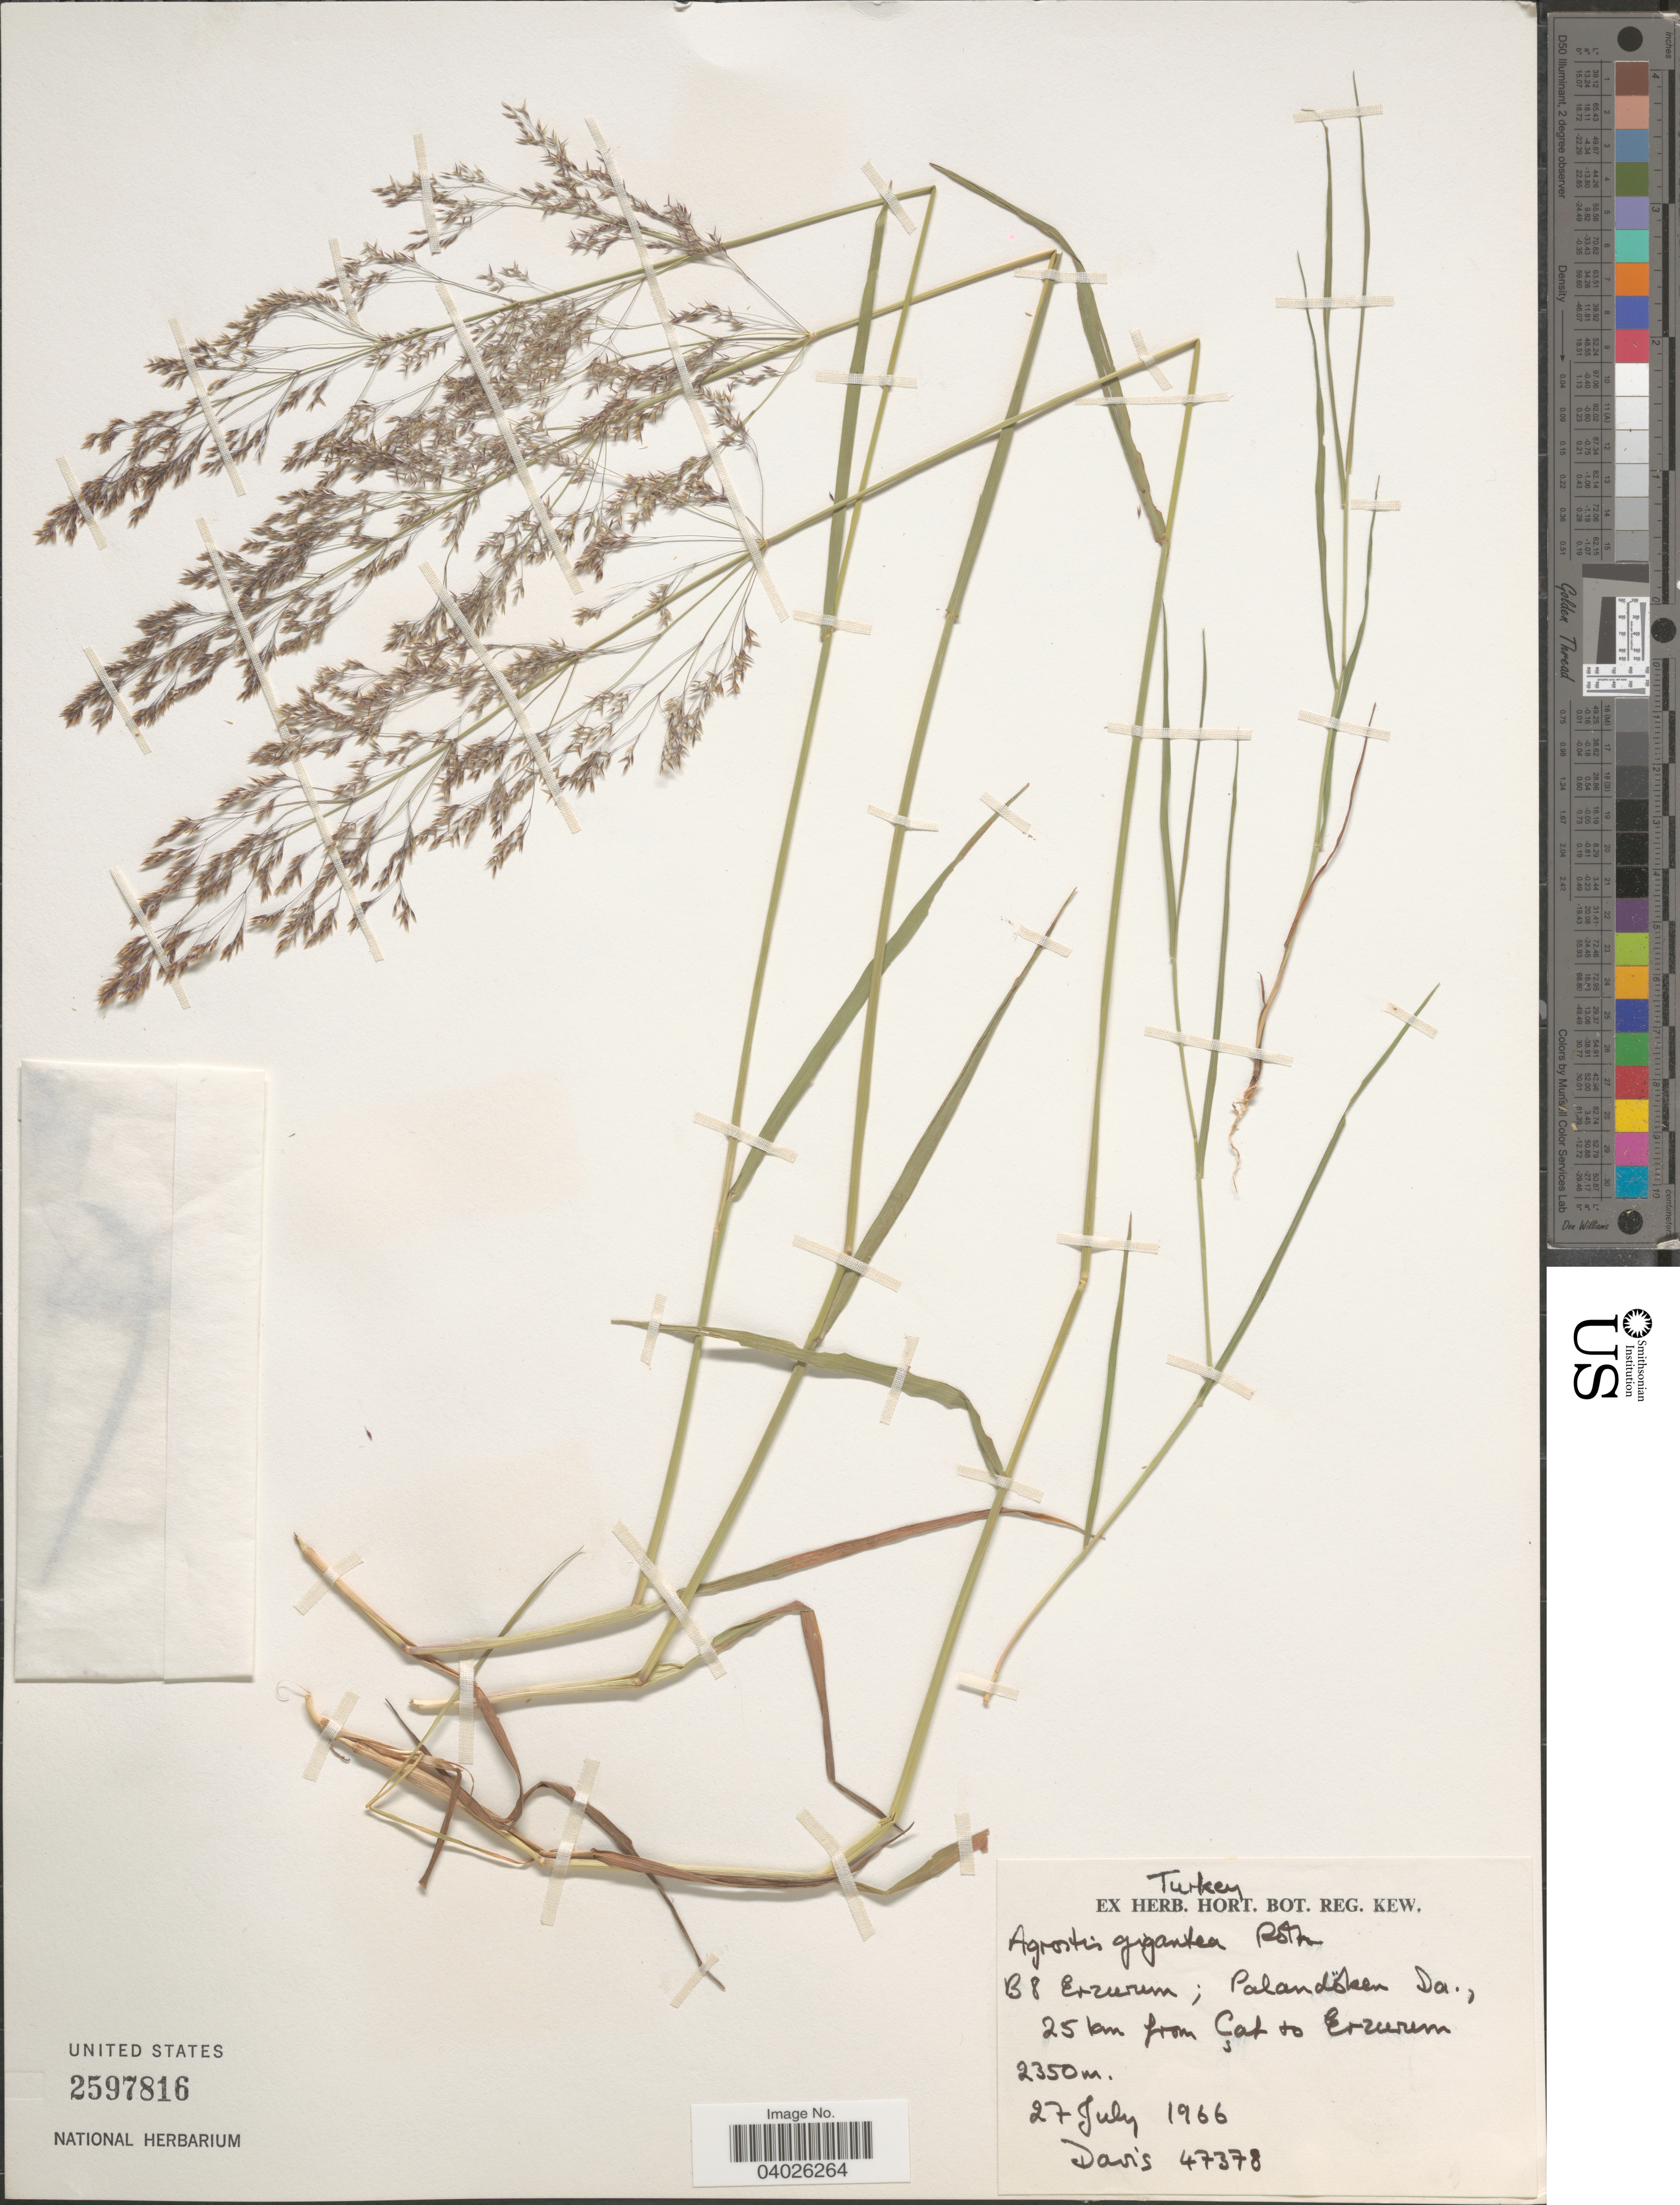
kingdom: Plantae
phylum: Tracheophyta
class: Liliopsida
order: Poales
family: Poaceae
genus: Agrostis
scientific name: Agrostis gigantea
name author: Roth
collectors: -. Davis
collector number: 47378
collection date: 1966-07-27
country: Turkey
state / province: Erzurum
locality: B 8 Erzurum; Palandöken Da., 25 km from Çat to Erzurum.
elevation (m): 2350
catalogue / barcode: US 2597816